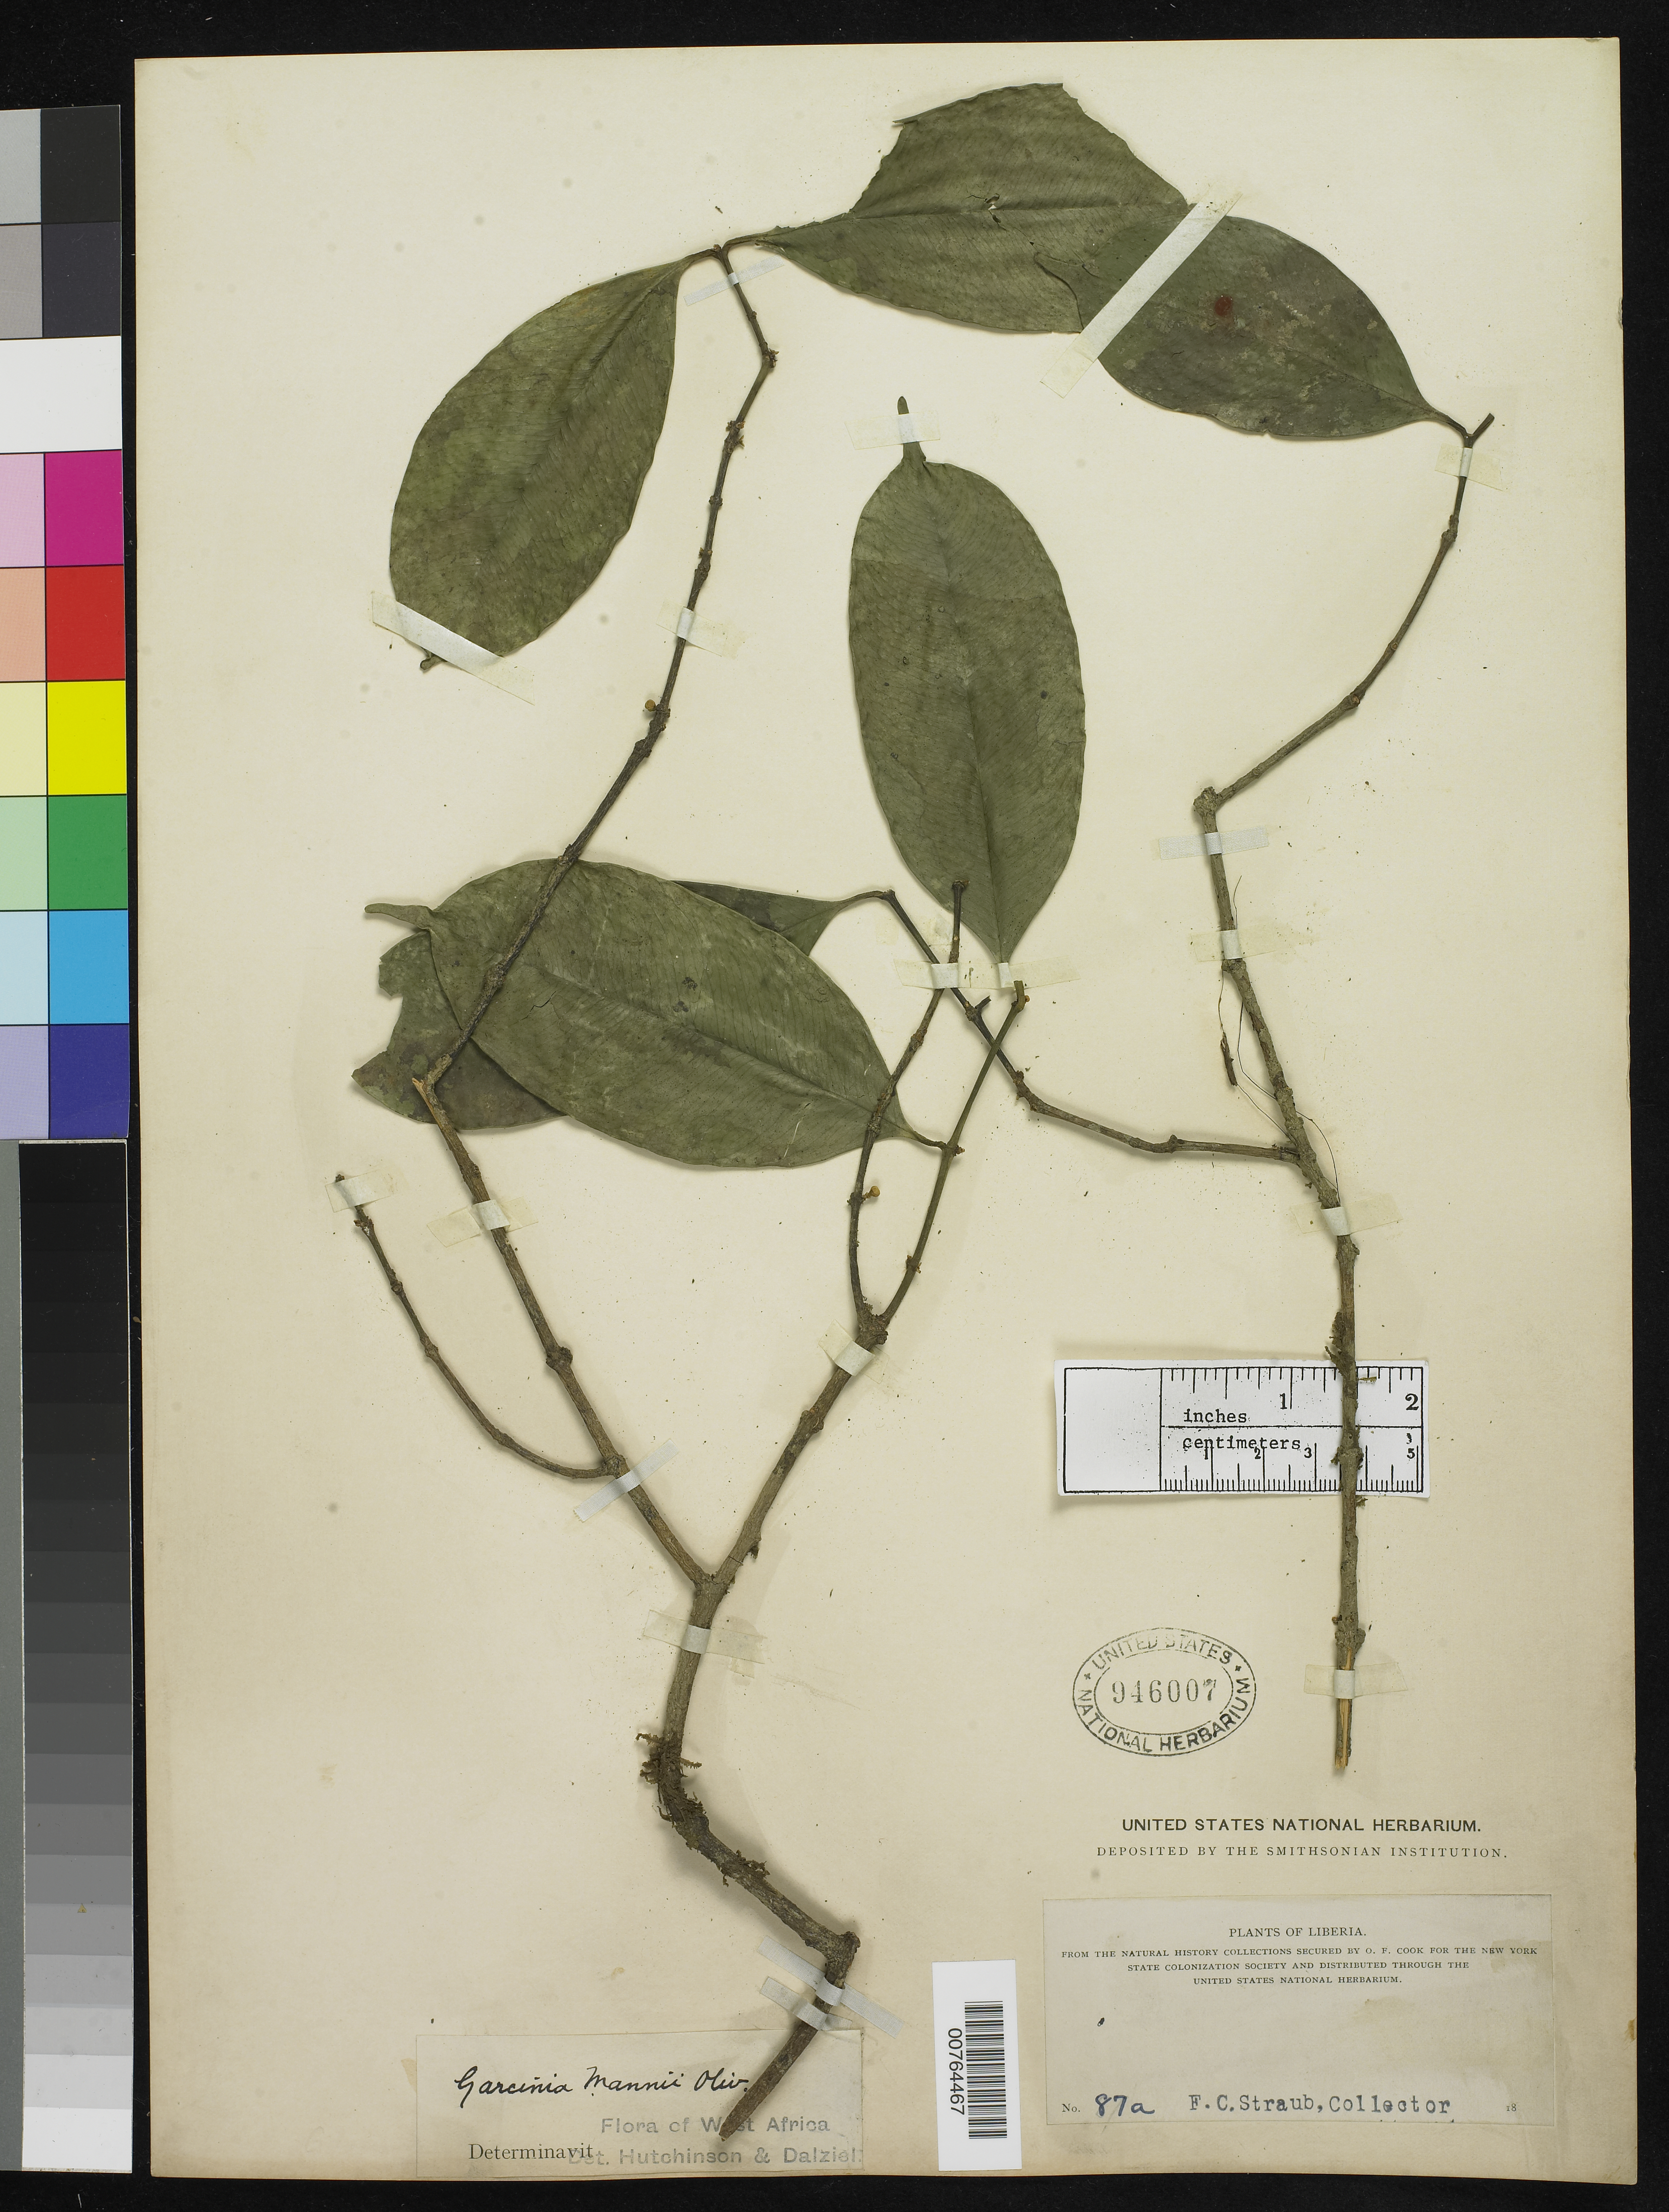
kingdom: Plantae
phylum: Tracheophyta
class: Magnoliopsida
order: Malpighiales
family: Clusiaceae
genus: Garcinia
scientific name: Garcinia mannii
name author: Oliv.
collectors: F. Straub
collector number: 87a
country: Liberia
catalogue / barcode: US 946007